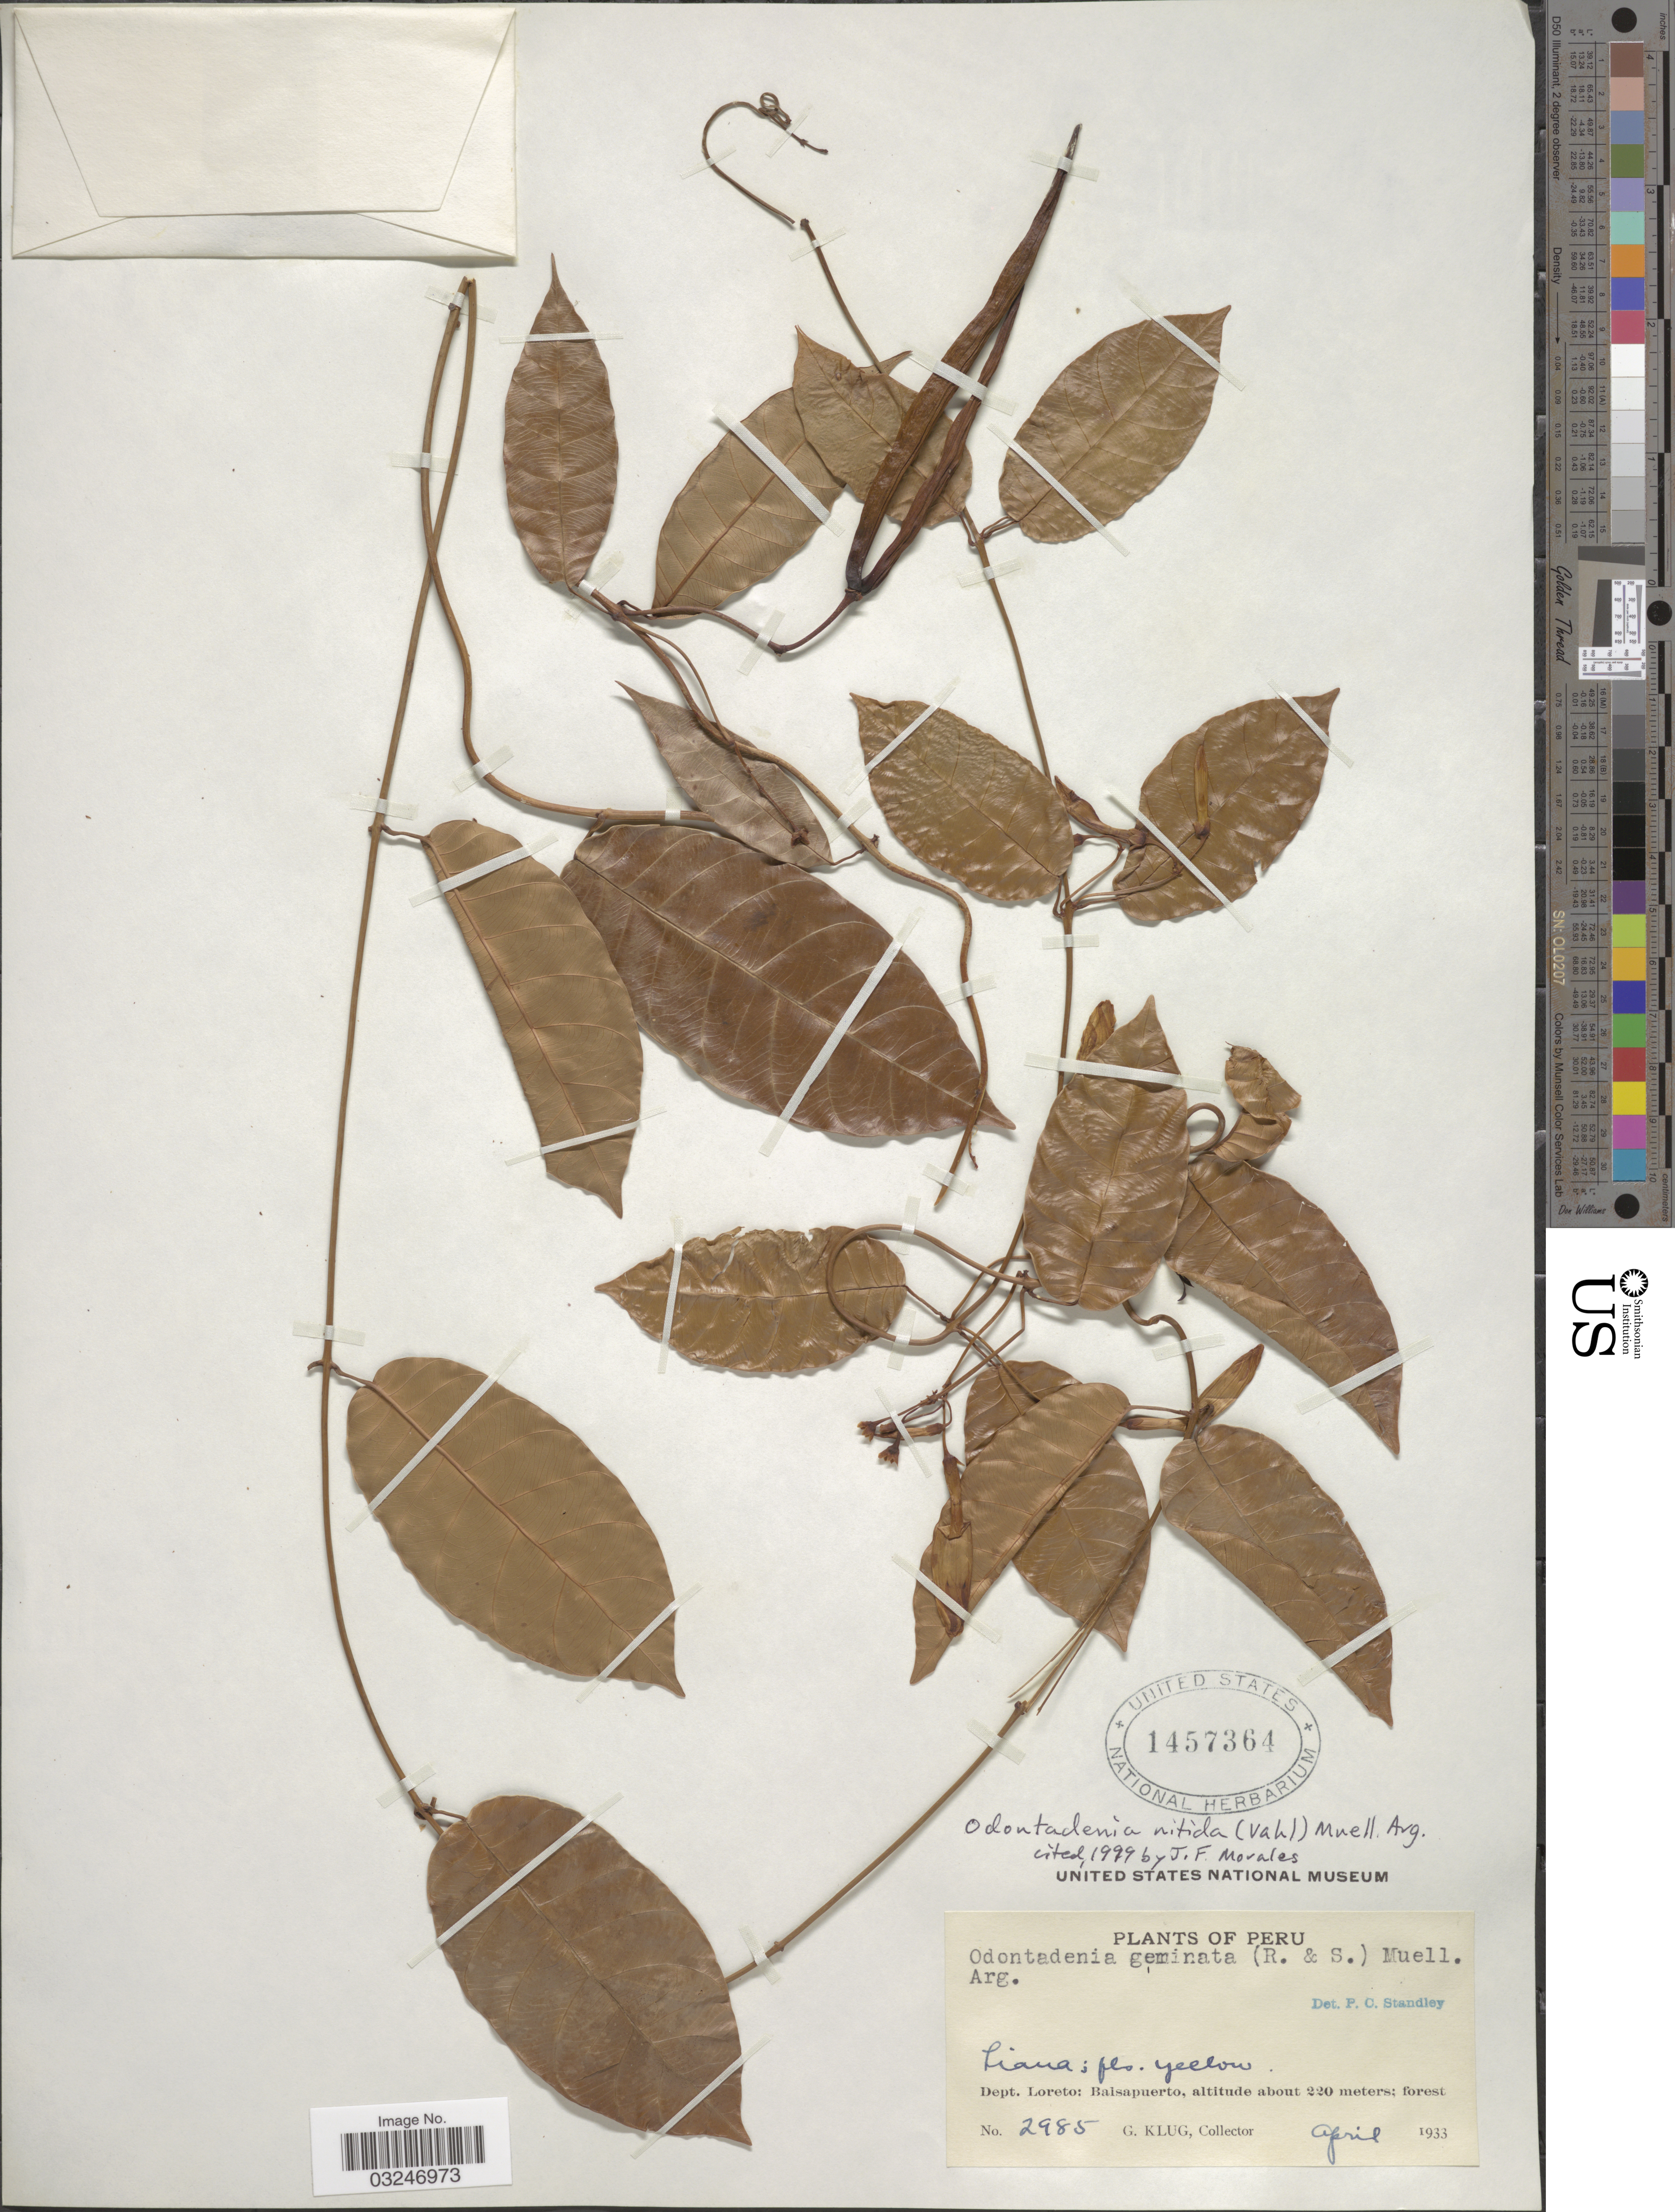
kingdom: Plantae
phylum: Tracheophyta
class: Magnoliopsida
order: Gentianales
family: Apocynaceae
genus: Odontadenia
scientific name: Odontadenia nitida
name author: (Vahl) Müll. Arg.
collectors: G. Klug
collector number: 2985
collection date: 1933-04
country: Peru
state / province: Loreto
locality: Dept. Loreto: Balsapuerto.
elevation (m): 220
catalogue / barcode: US 1457364